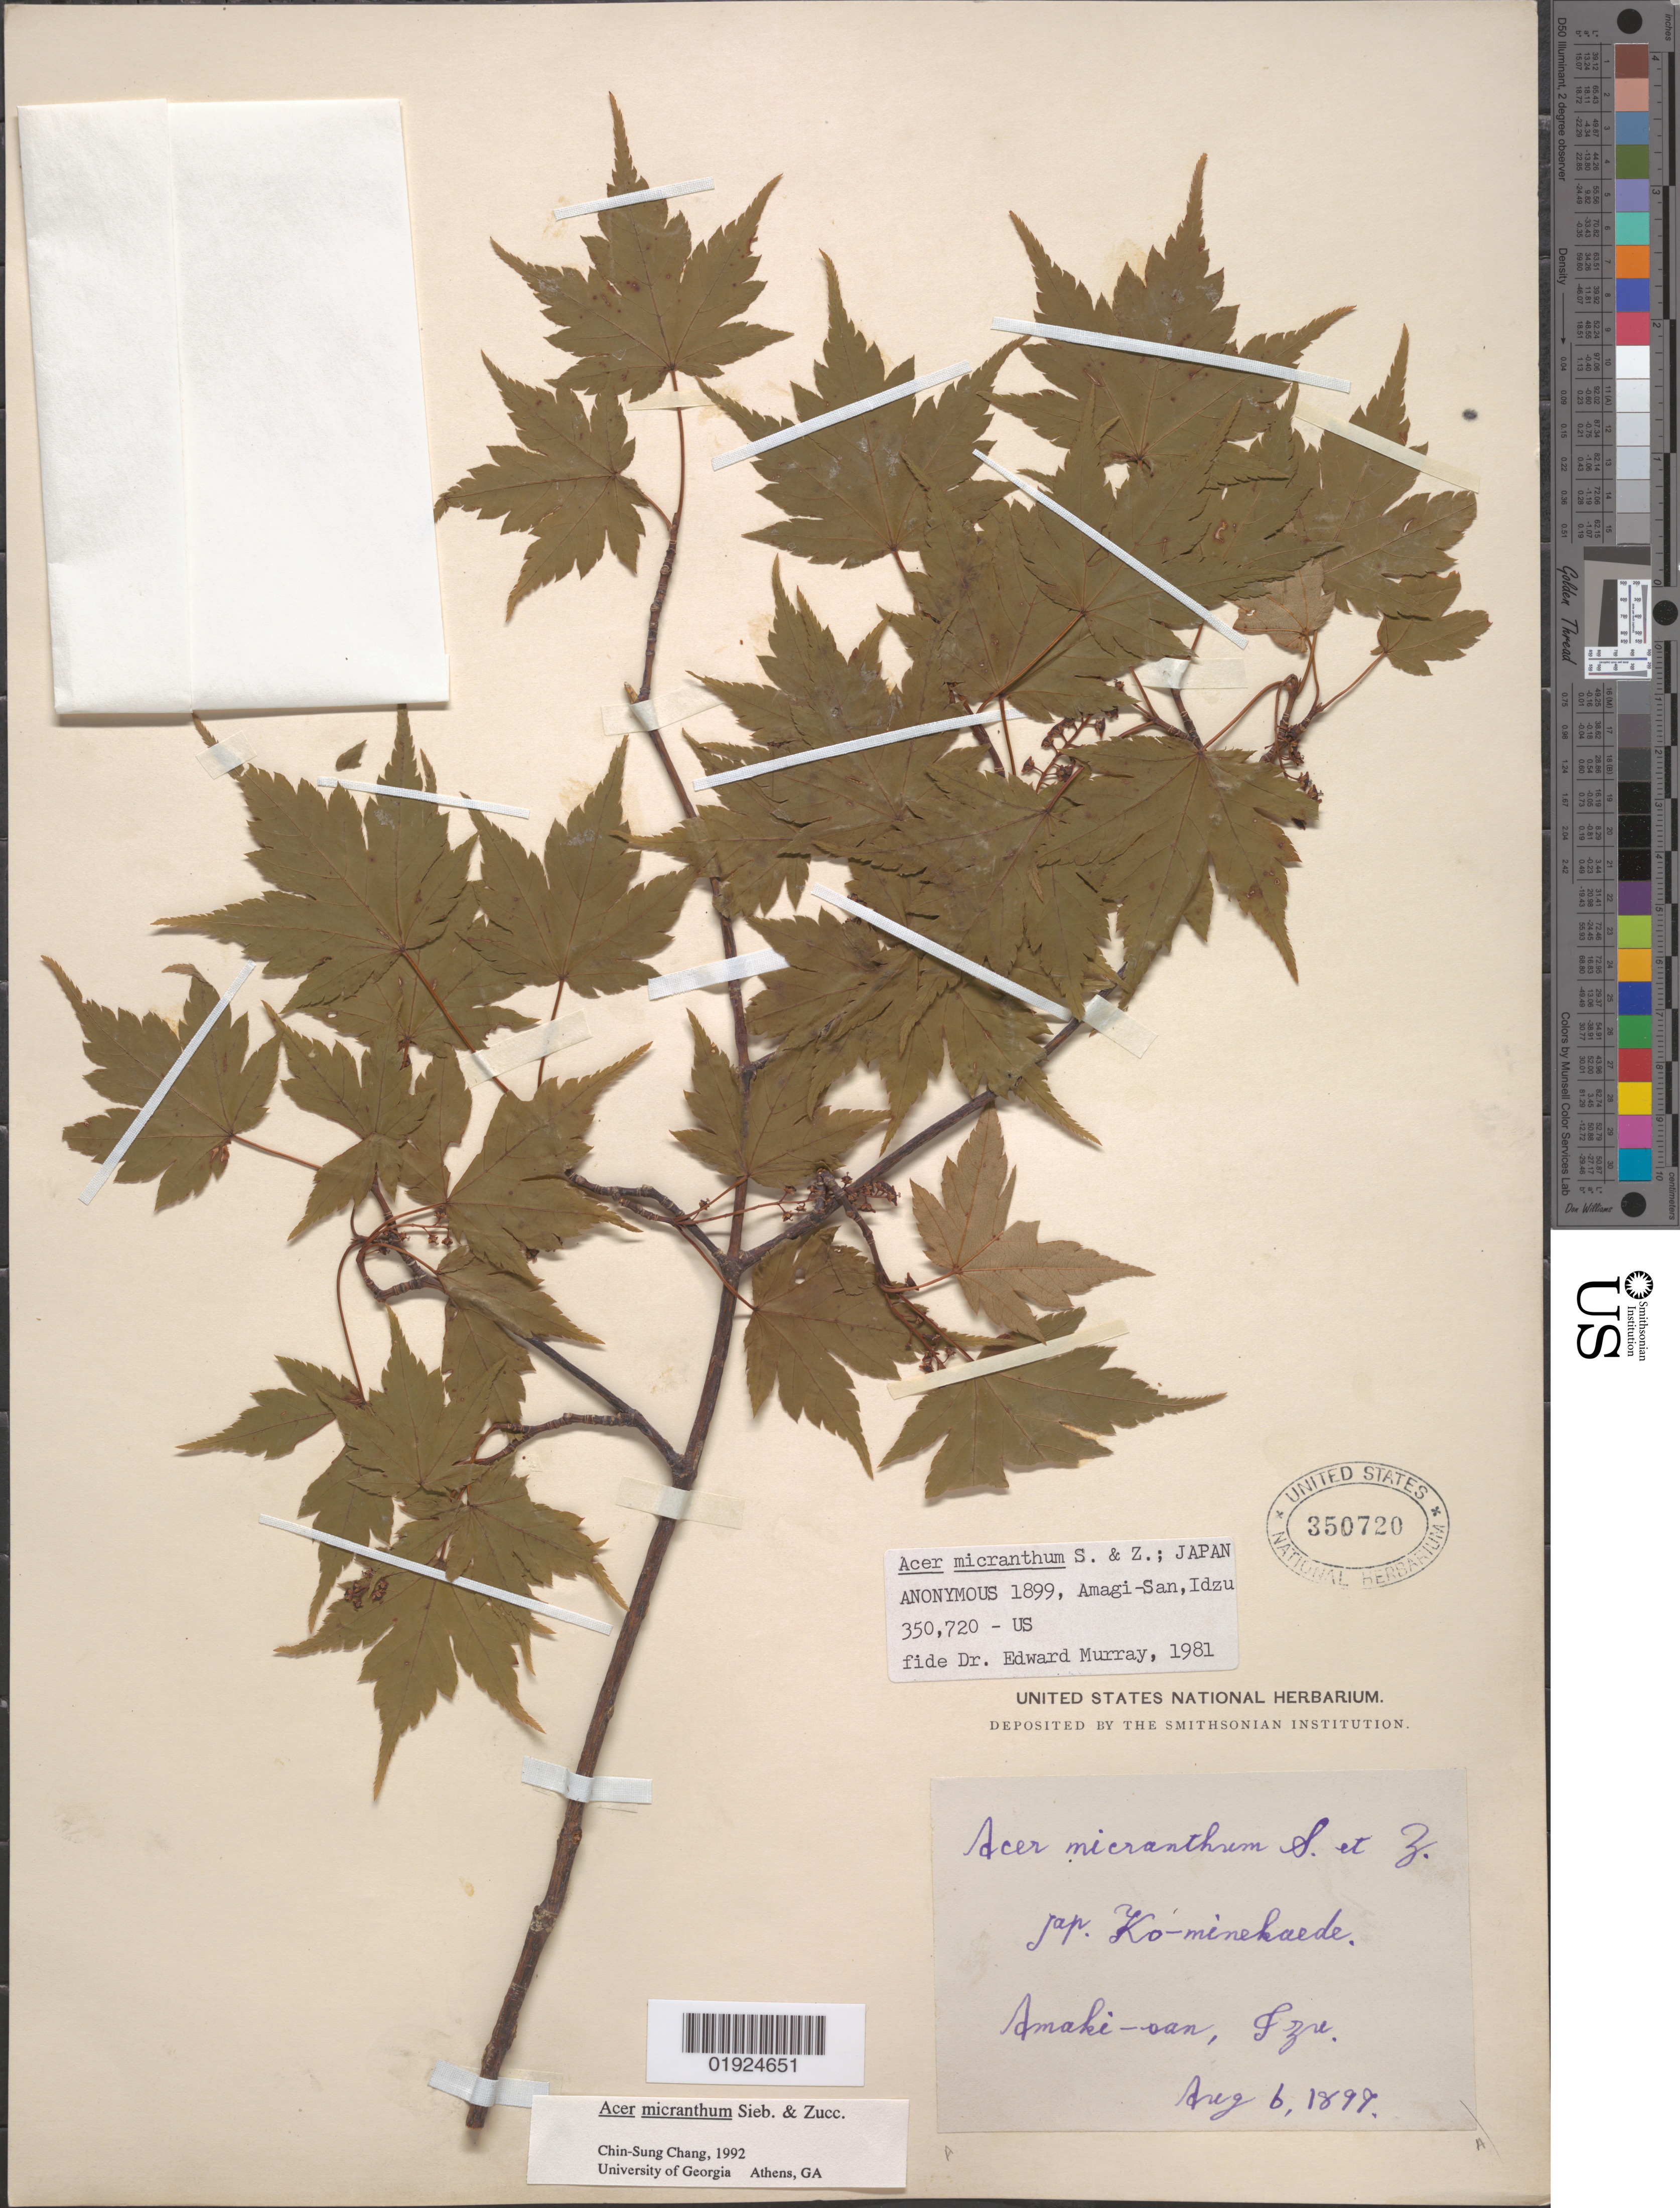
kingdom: Plantae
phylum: Tracheophyta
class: Magnoliopsida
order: Sapindales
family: Sapindaceae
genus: Acer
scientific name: Acer micranthum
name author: Siebold & Zucc.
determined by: Chang, C. S., (SNUA)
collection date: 1899-08-06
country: Japan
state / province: Sizuoka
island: Honshu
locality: Amaki-san [Mount Amagi], Izu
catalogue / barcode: US 350720